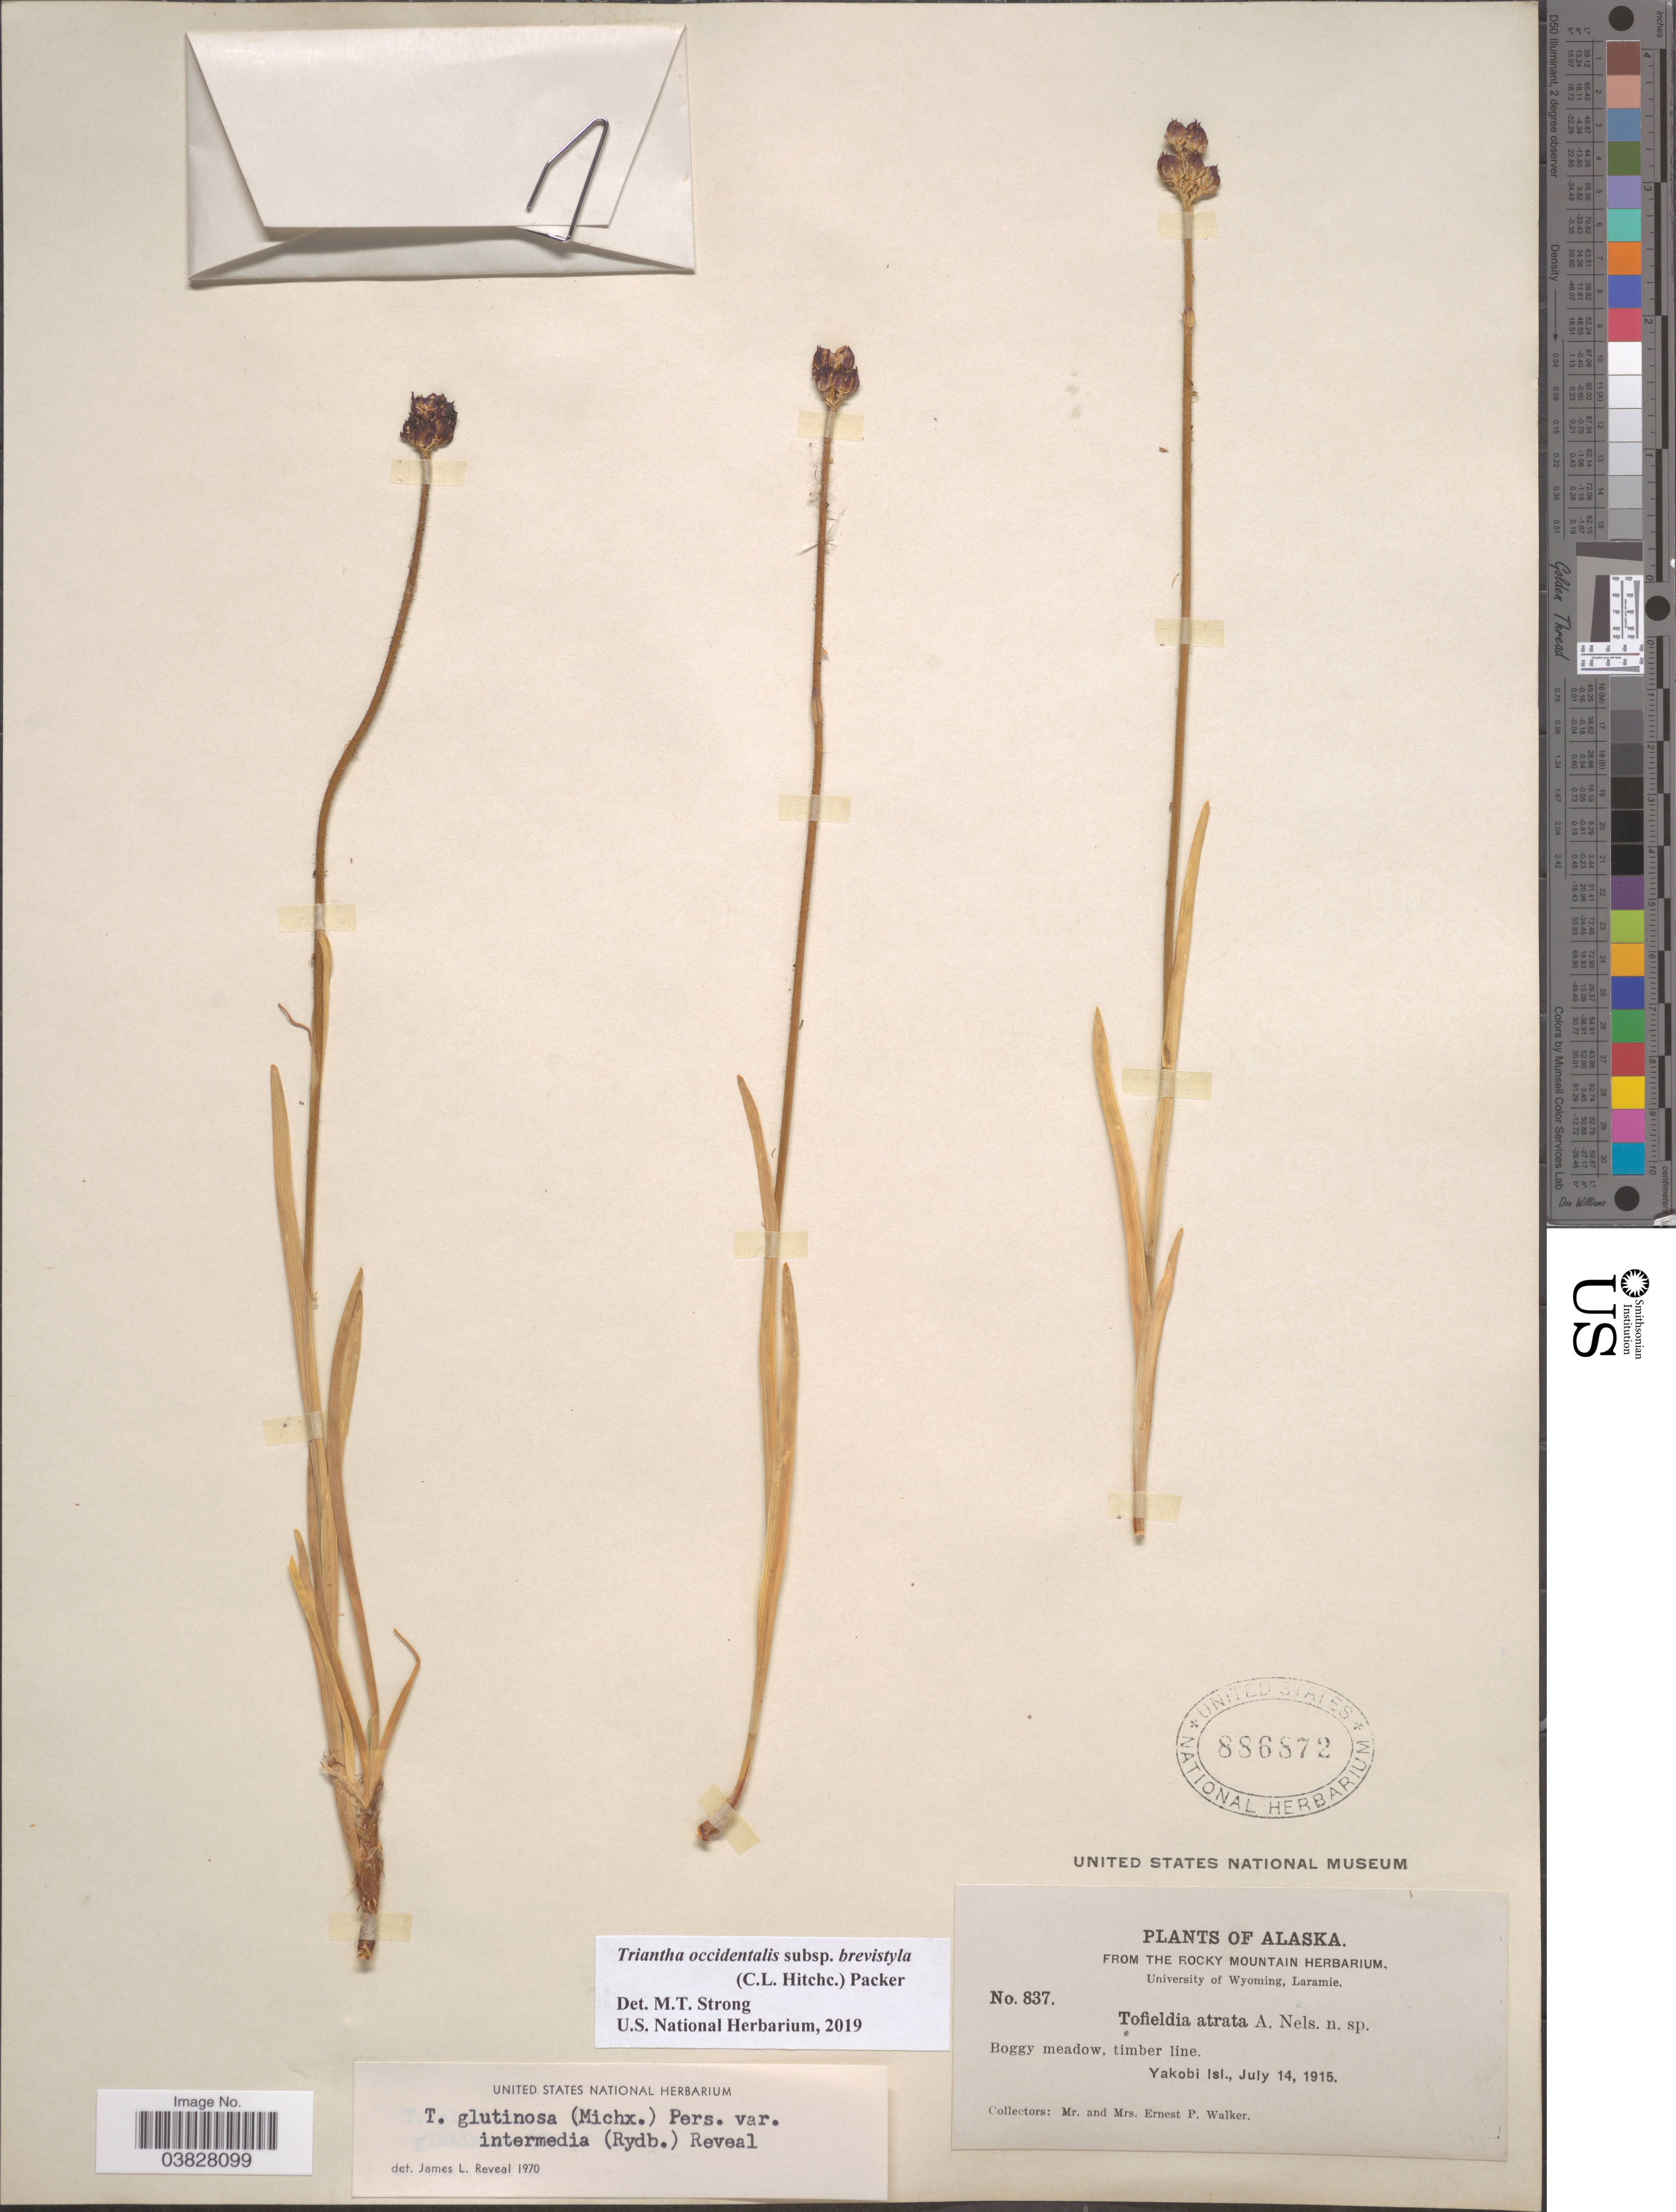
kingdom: Plantae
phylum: Tracheophyta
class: Liliopsida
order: Alismatales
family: Tofieldiaceae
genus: Triantha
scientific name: Triantha occidentalis subsp. brevistyla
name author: (C.L. Hitchc.) Packer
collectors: E. P. Walker & E. Walker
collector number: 837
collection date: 1915-07-14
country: United States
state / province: Alaska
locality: Yakobi Isl.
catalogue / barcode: US 886872